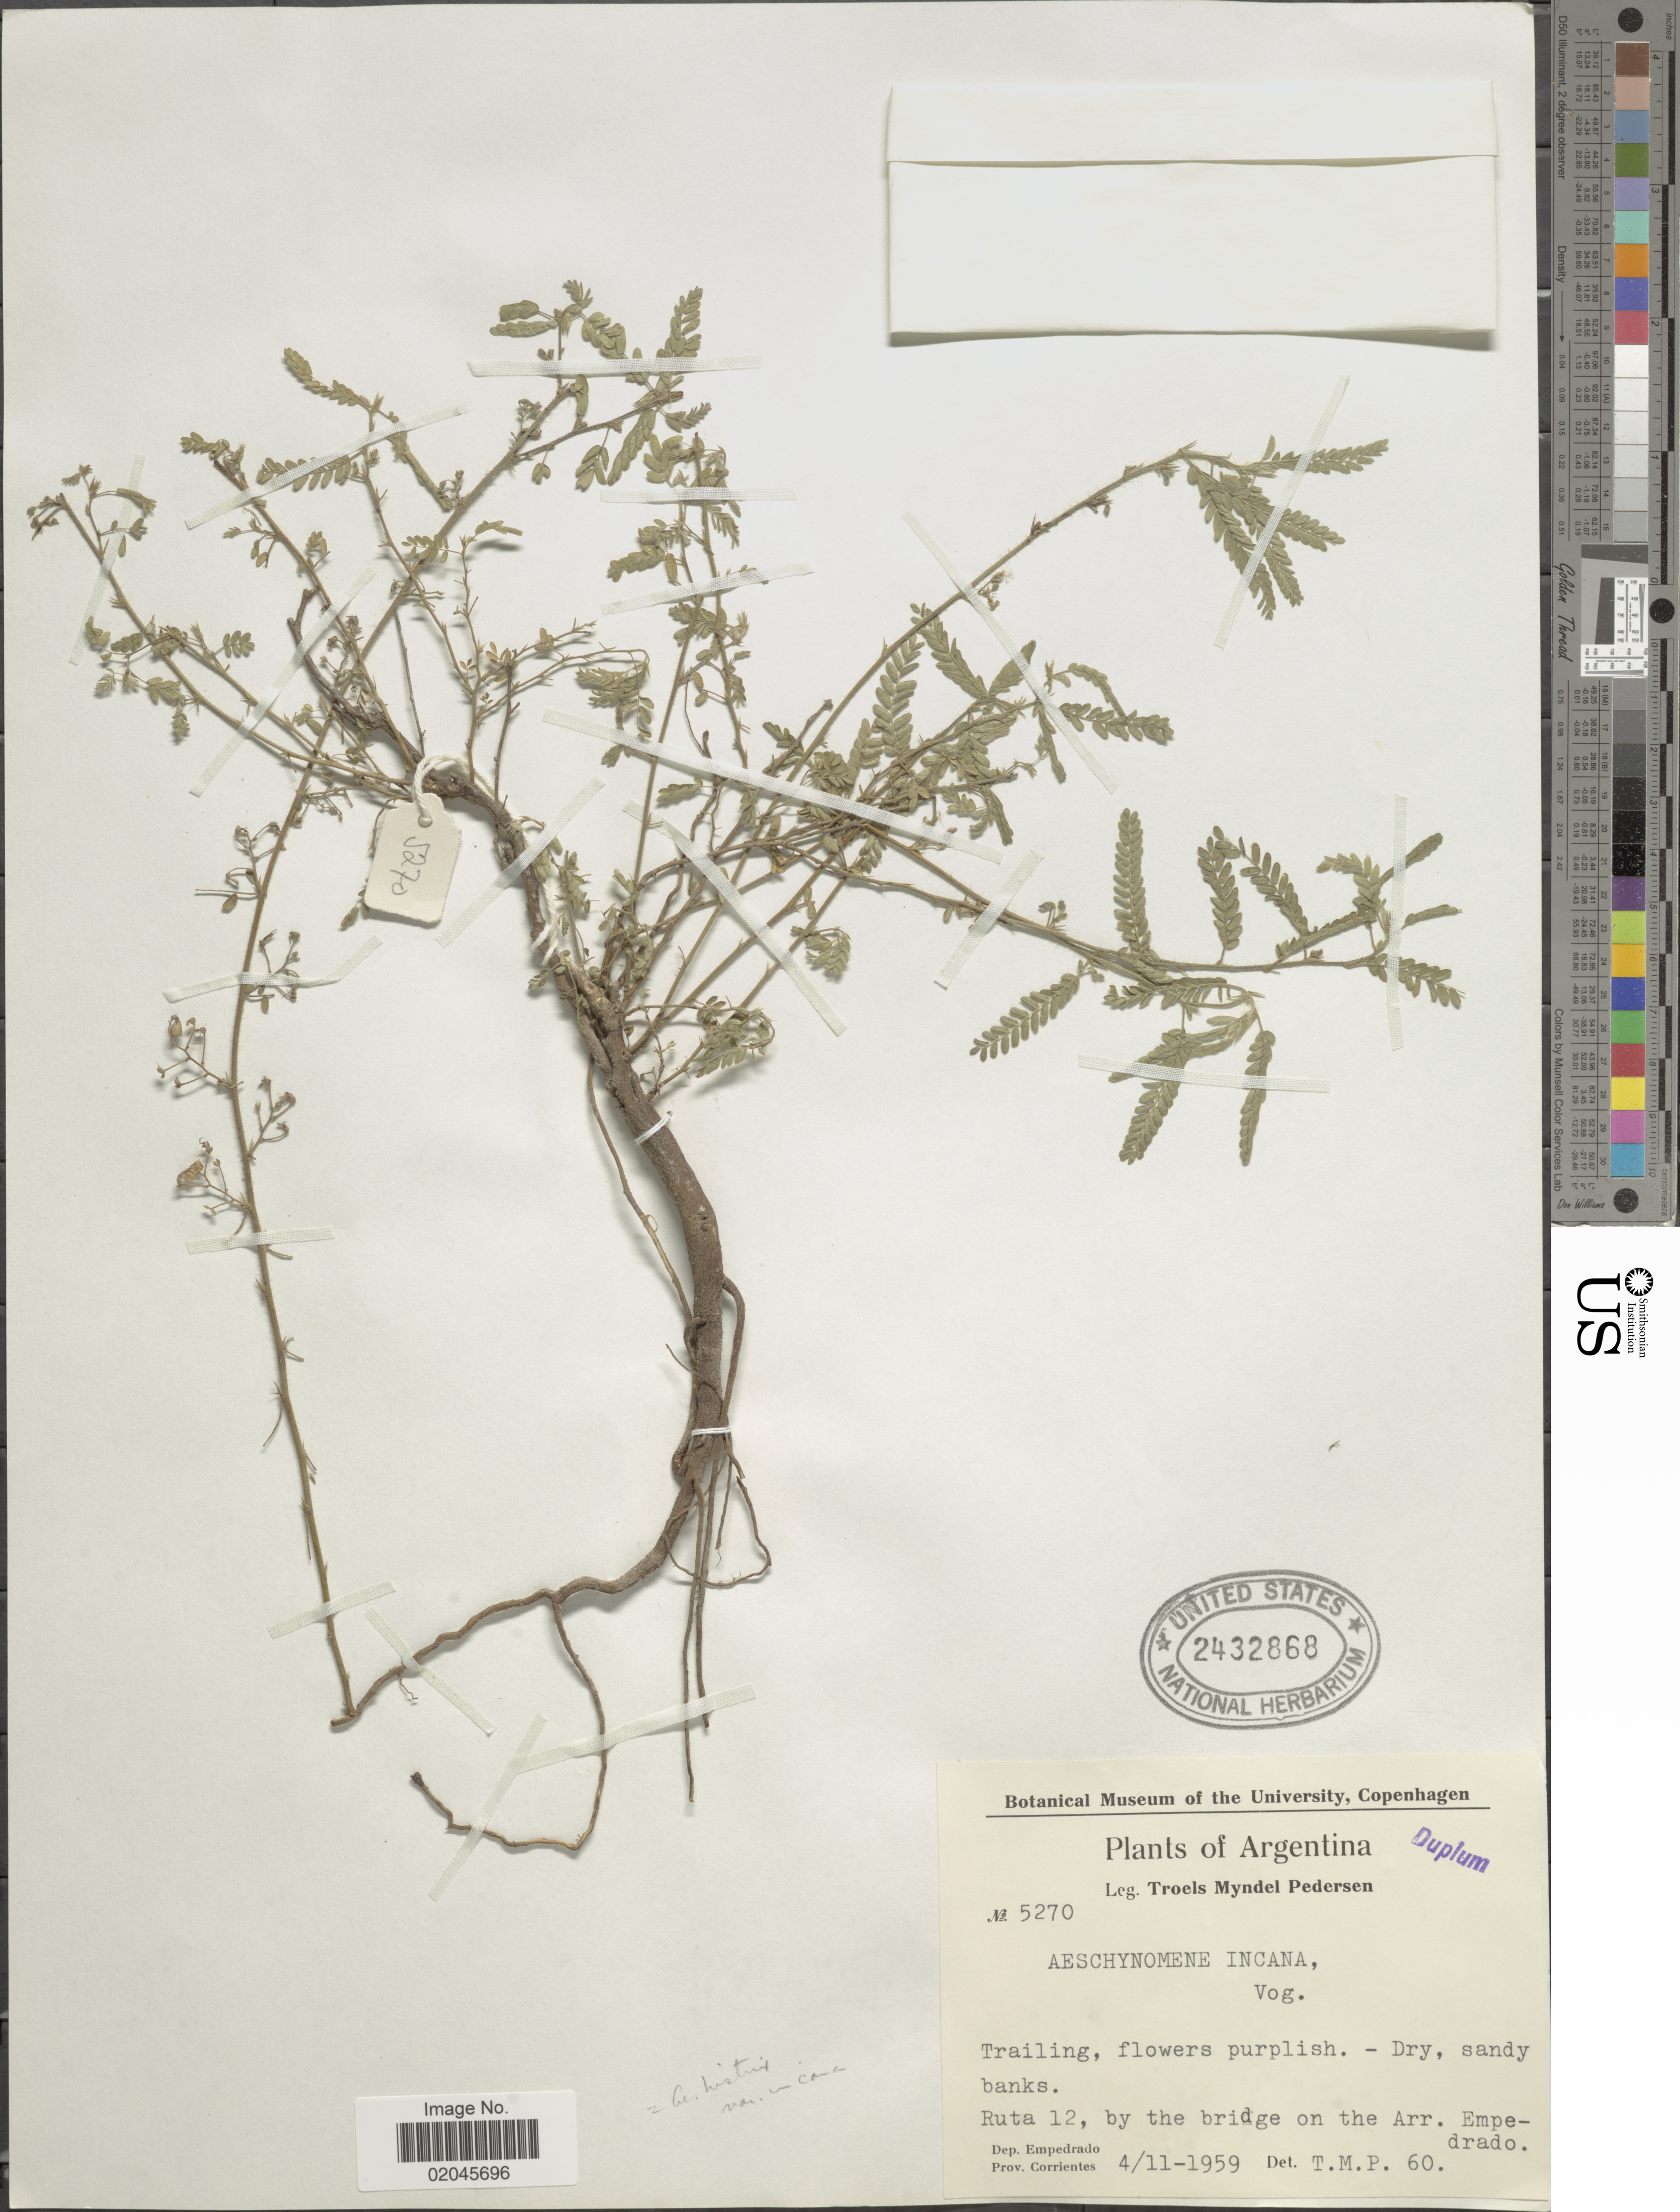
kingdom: Plantae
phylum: Tracheophyta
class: Magnoliopsida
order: Fabales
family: Fabaceae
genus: Aeschynomene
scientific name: Aeschynomene histrix var. incana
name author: Benth.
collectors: T. Pederson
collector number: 5270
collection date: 1959-11-04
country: Argentina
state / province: Corrientes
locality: Trailing, Ruta 12, by the ridge on the Arr. Empedrado, Dep. Empedrado.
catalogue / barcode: US 2432868